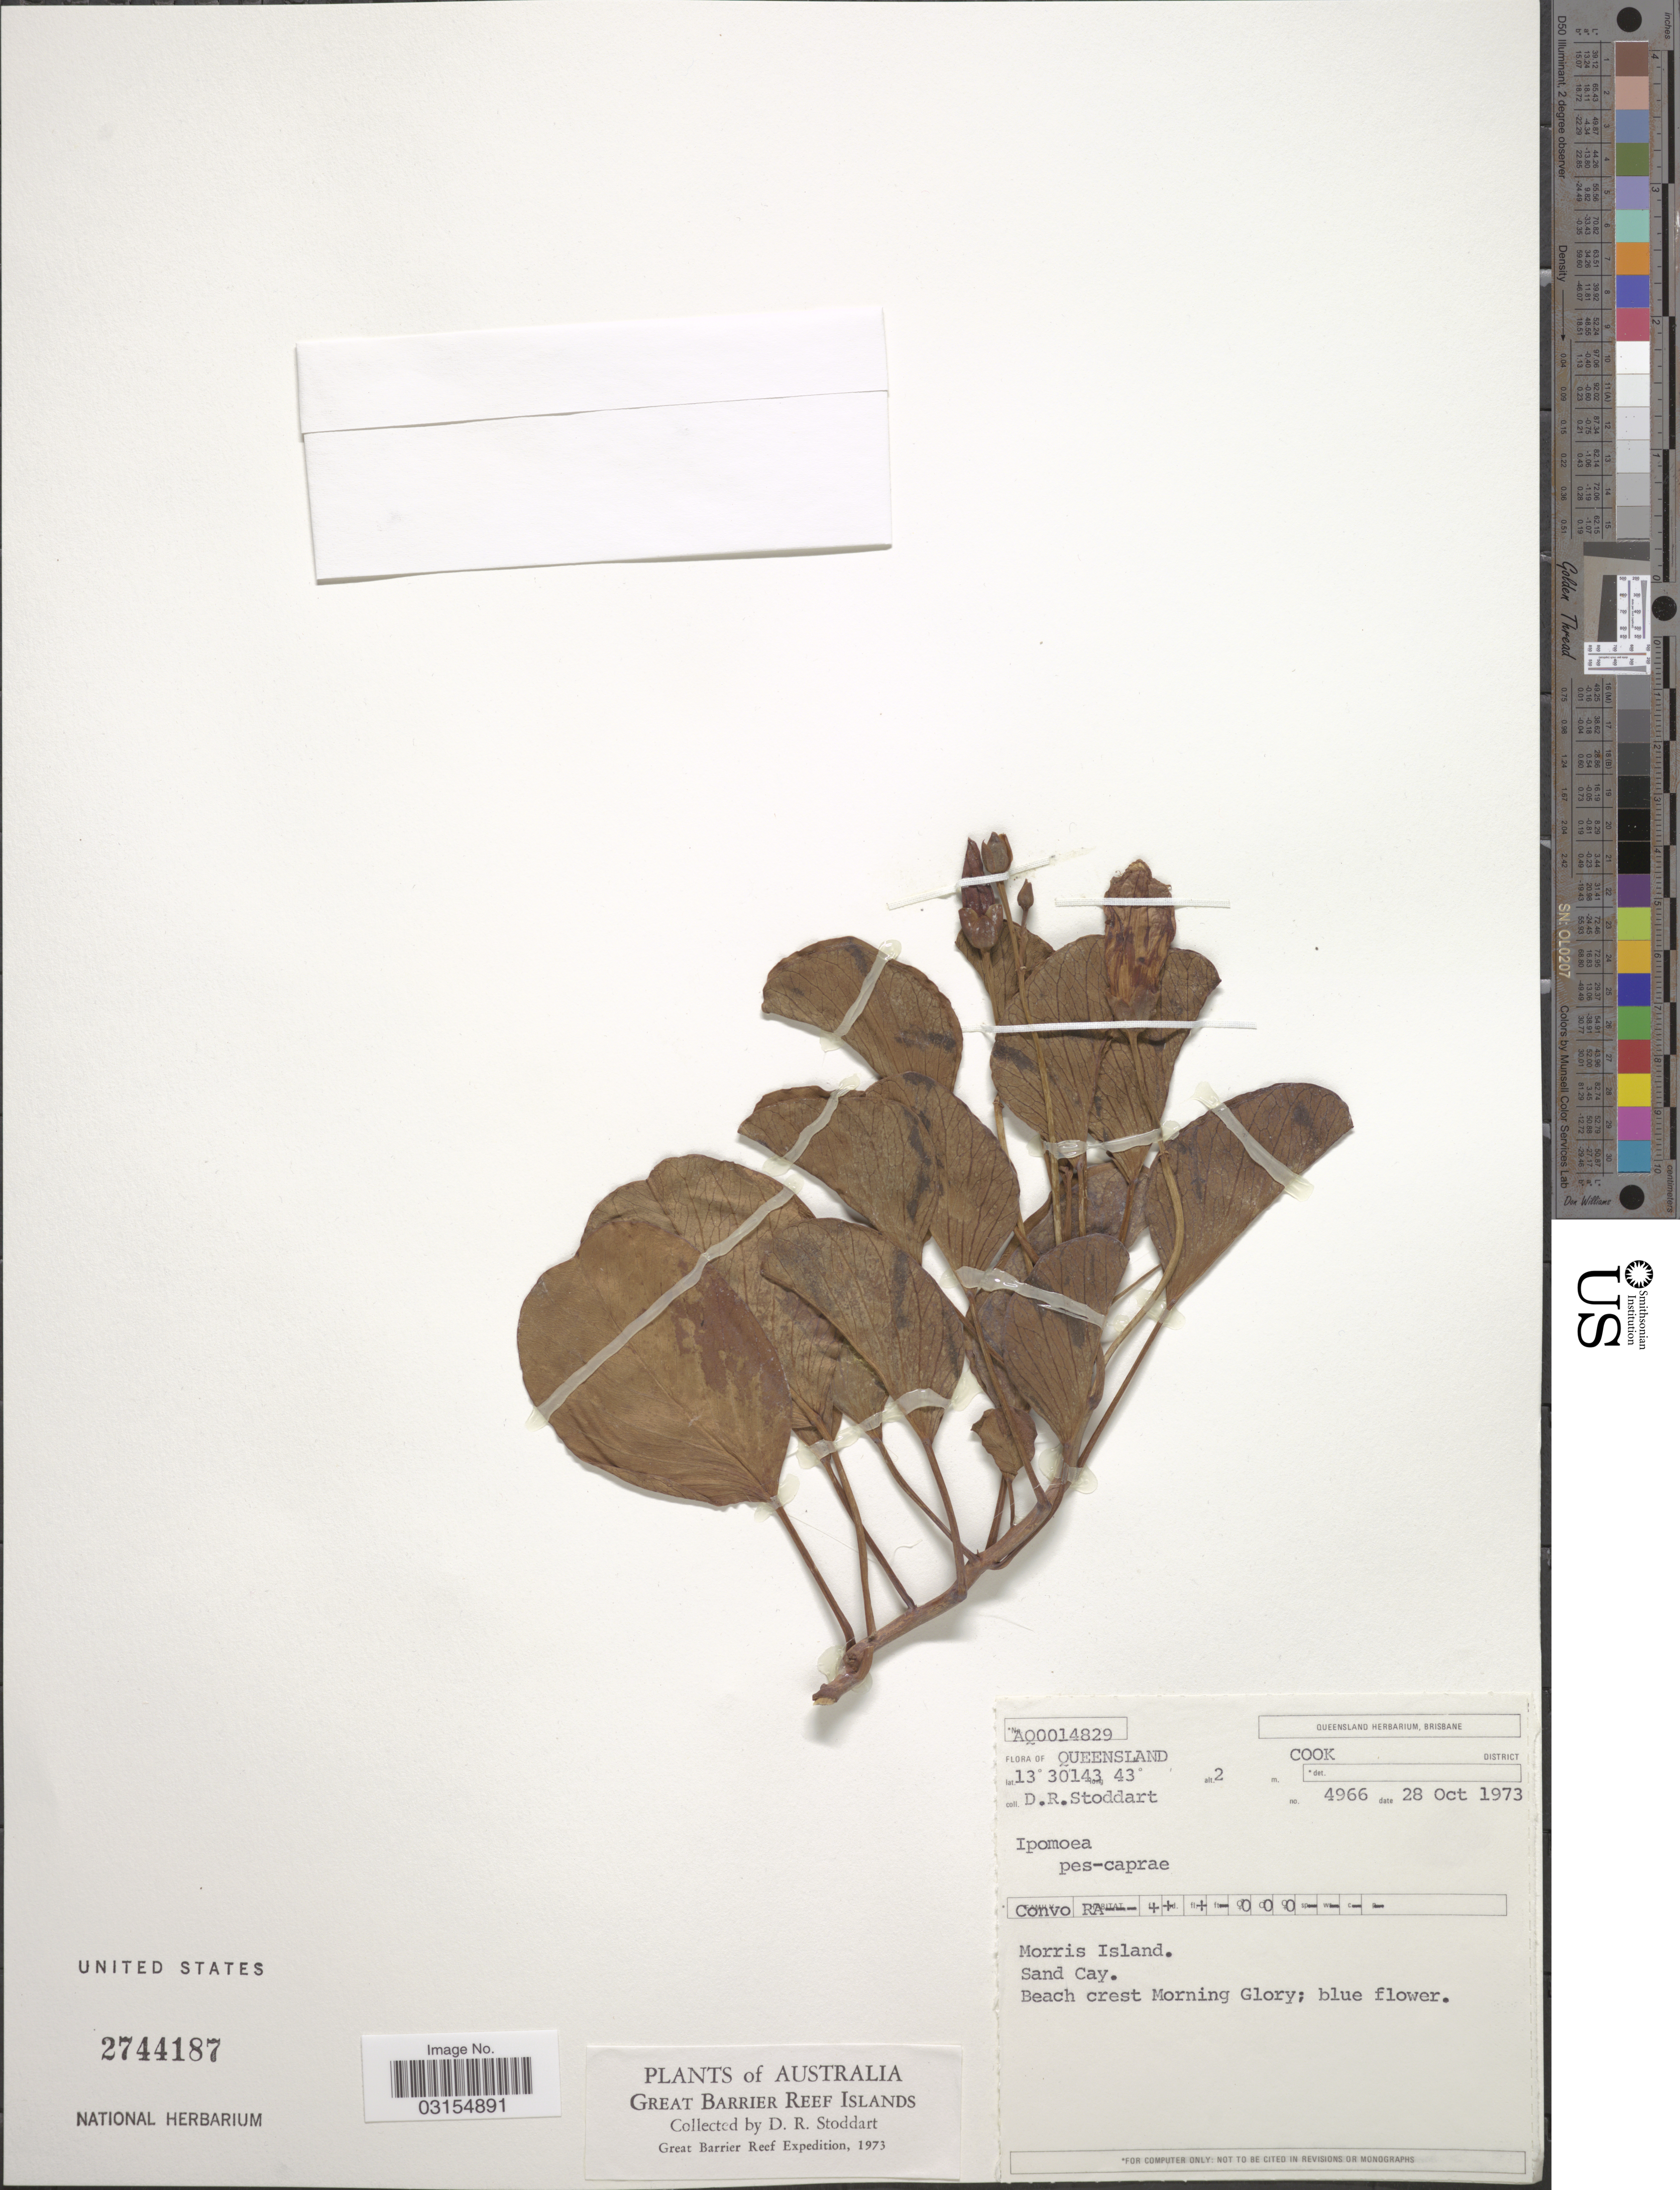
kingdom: Plantae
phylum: Tracheophyta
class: Magnoliopsida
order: Solanales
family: Convolvulaceae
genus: Ipomoea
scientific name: Ipomoea pes-caprae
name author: (L.) R. Br.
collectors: D. R. Stoddart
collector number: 4966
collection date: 1973-10-28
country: Australia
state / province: Queensland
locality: Great Barrier Reef Islands. Cook District. Morris Island. Sand Cay.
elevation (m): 2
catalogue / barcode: US 2744187